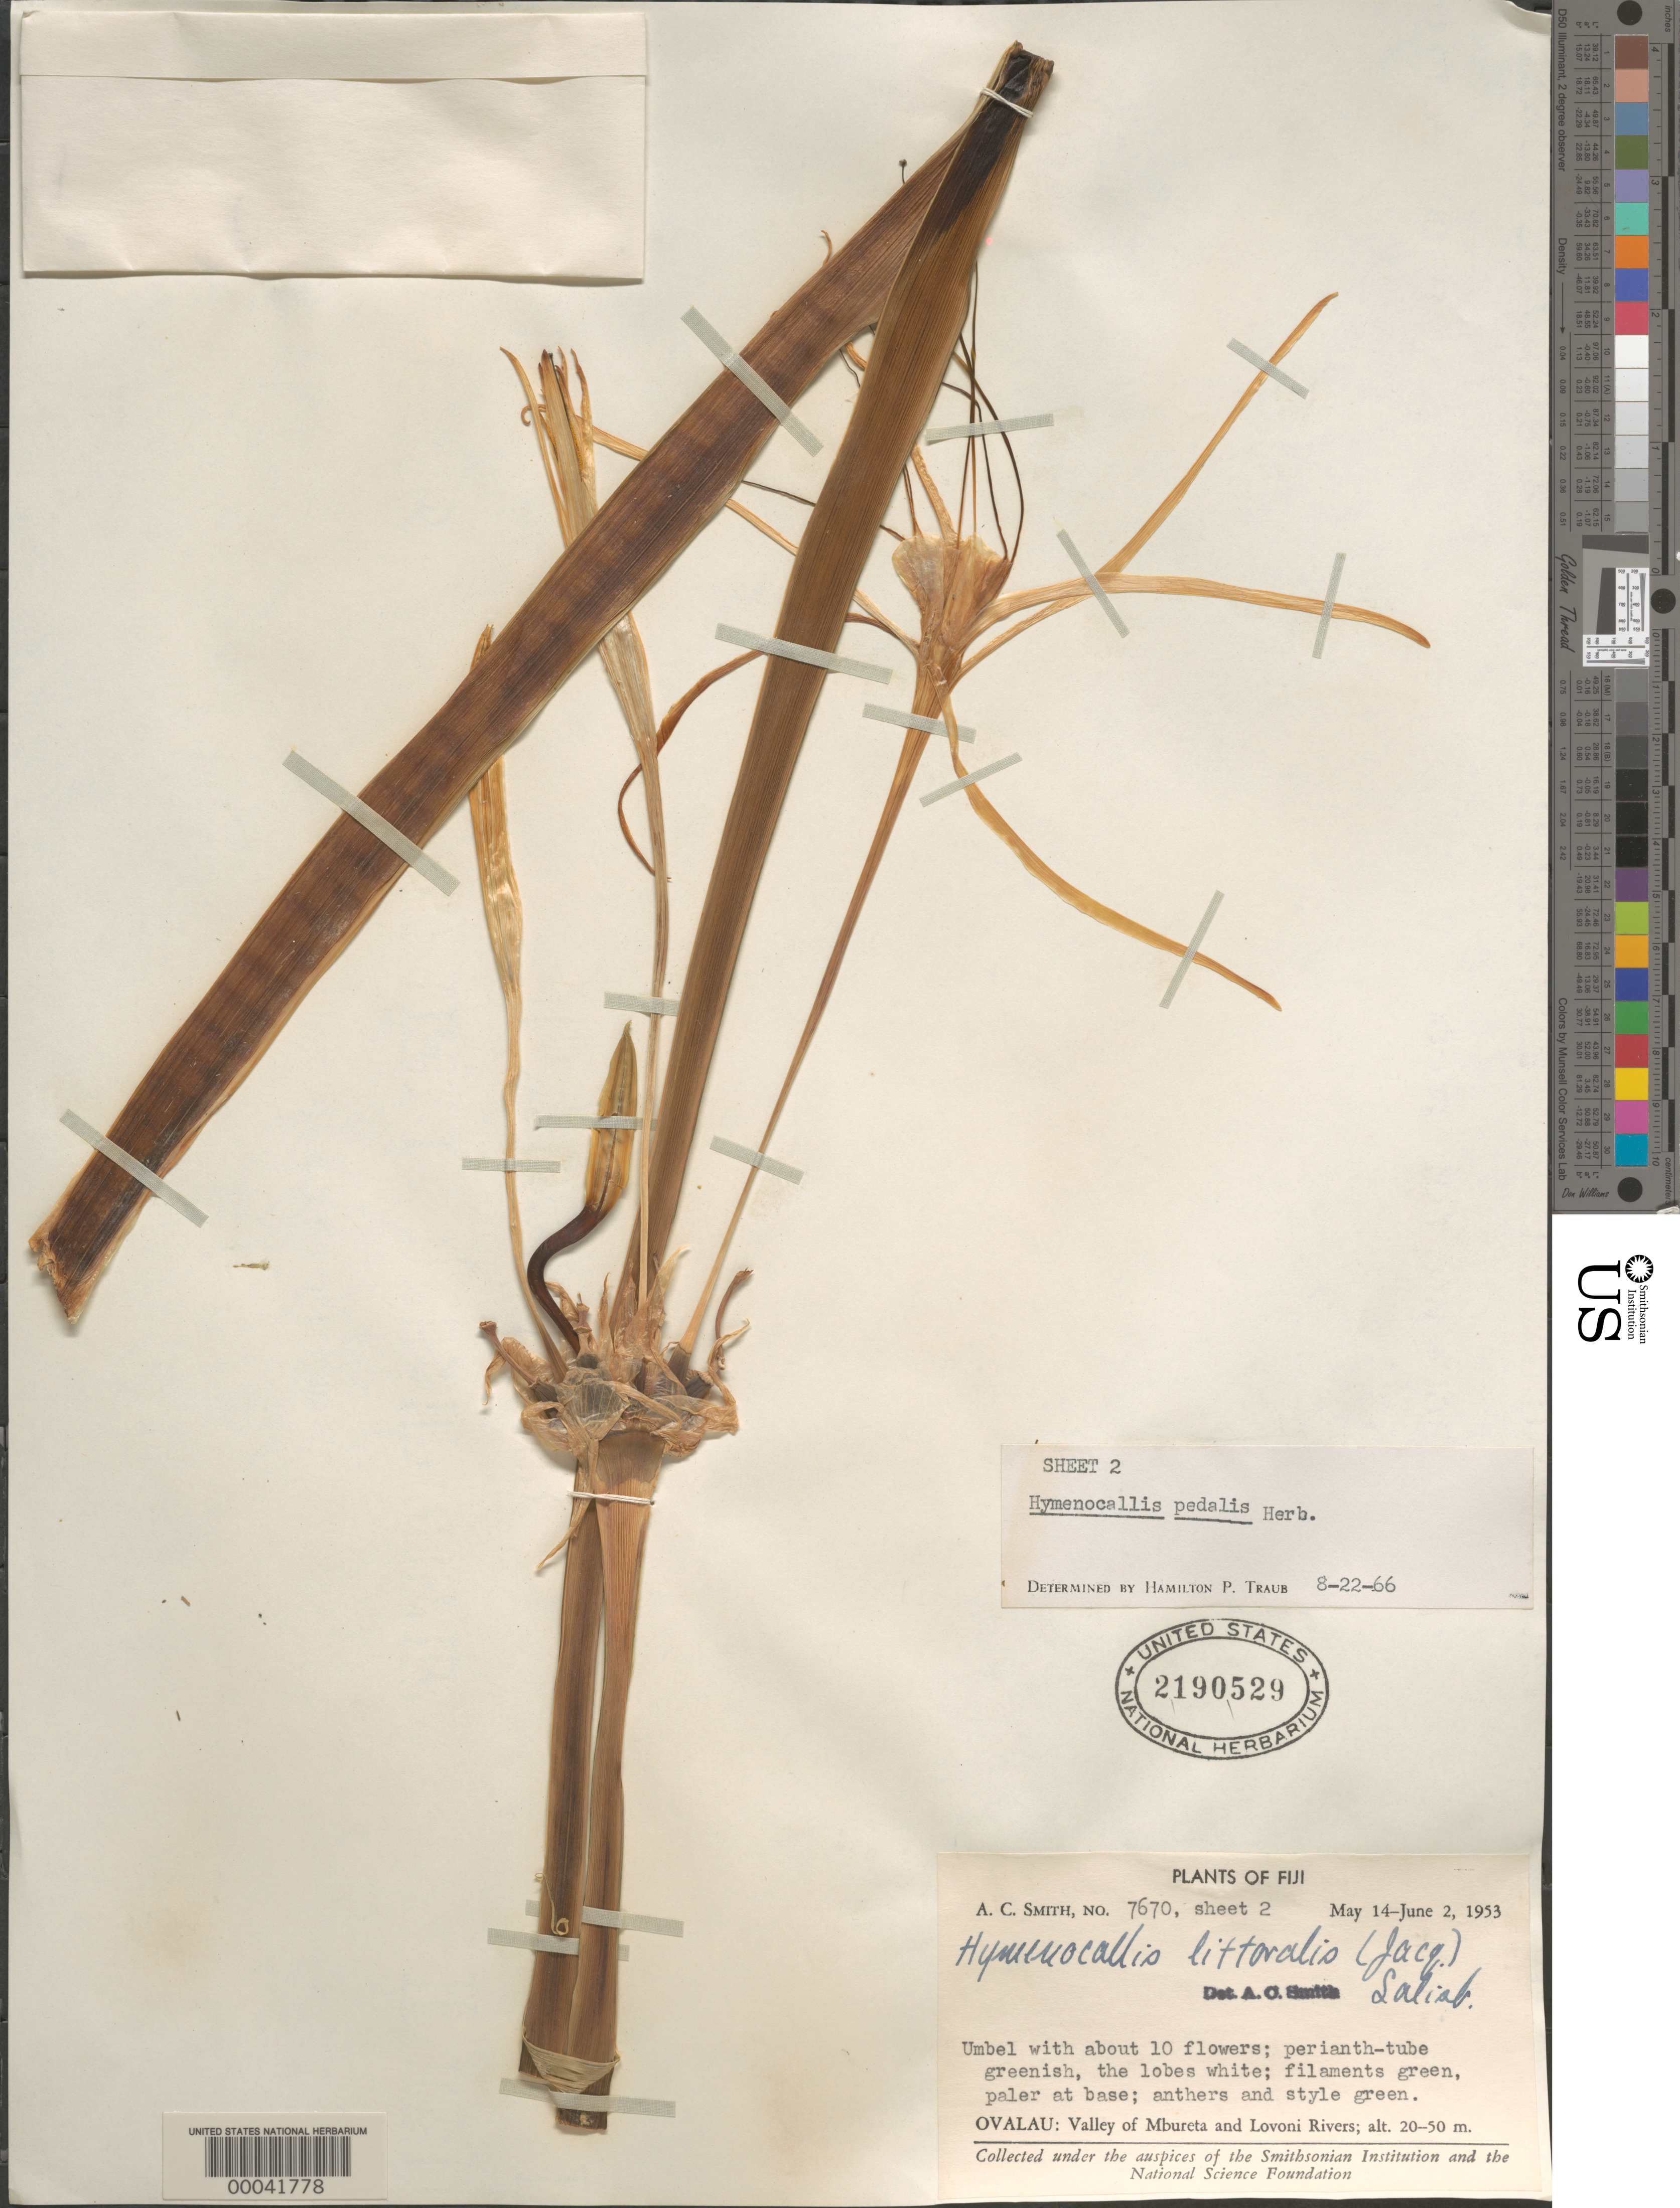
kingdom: Plantae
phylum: Tracheophyta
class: Liliopsida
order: Asparagales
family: Amaryllidaceae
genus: Hymenocallis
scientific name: Hymenocallis pedalis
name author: Herb.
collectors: A. C. Smith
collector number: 7670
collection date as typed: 14 May 1953 to 02 Jun 1953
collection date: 1953-05-14/1953-06-02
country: Fiji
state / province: Eastern Division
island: Ovalau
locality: Lovoni village, valley of mbureta and lovoni rivers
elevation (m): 20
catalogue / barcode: US 2190529